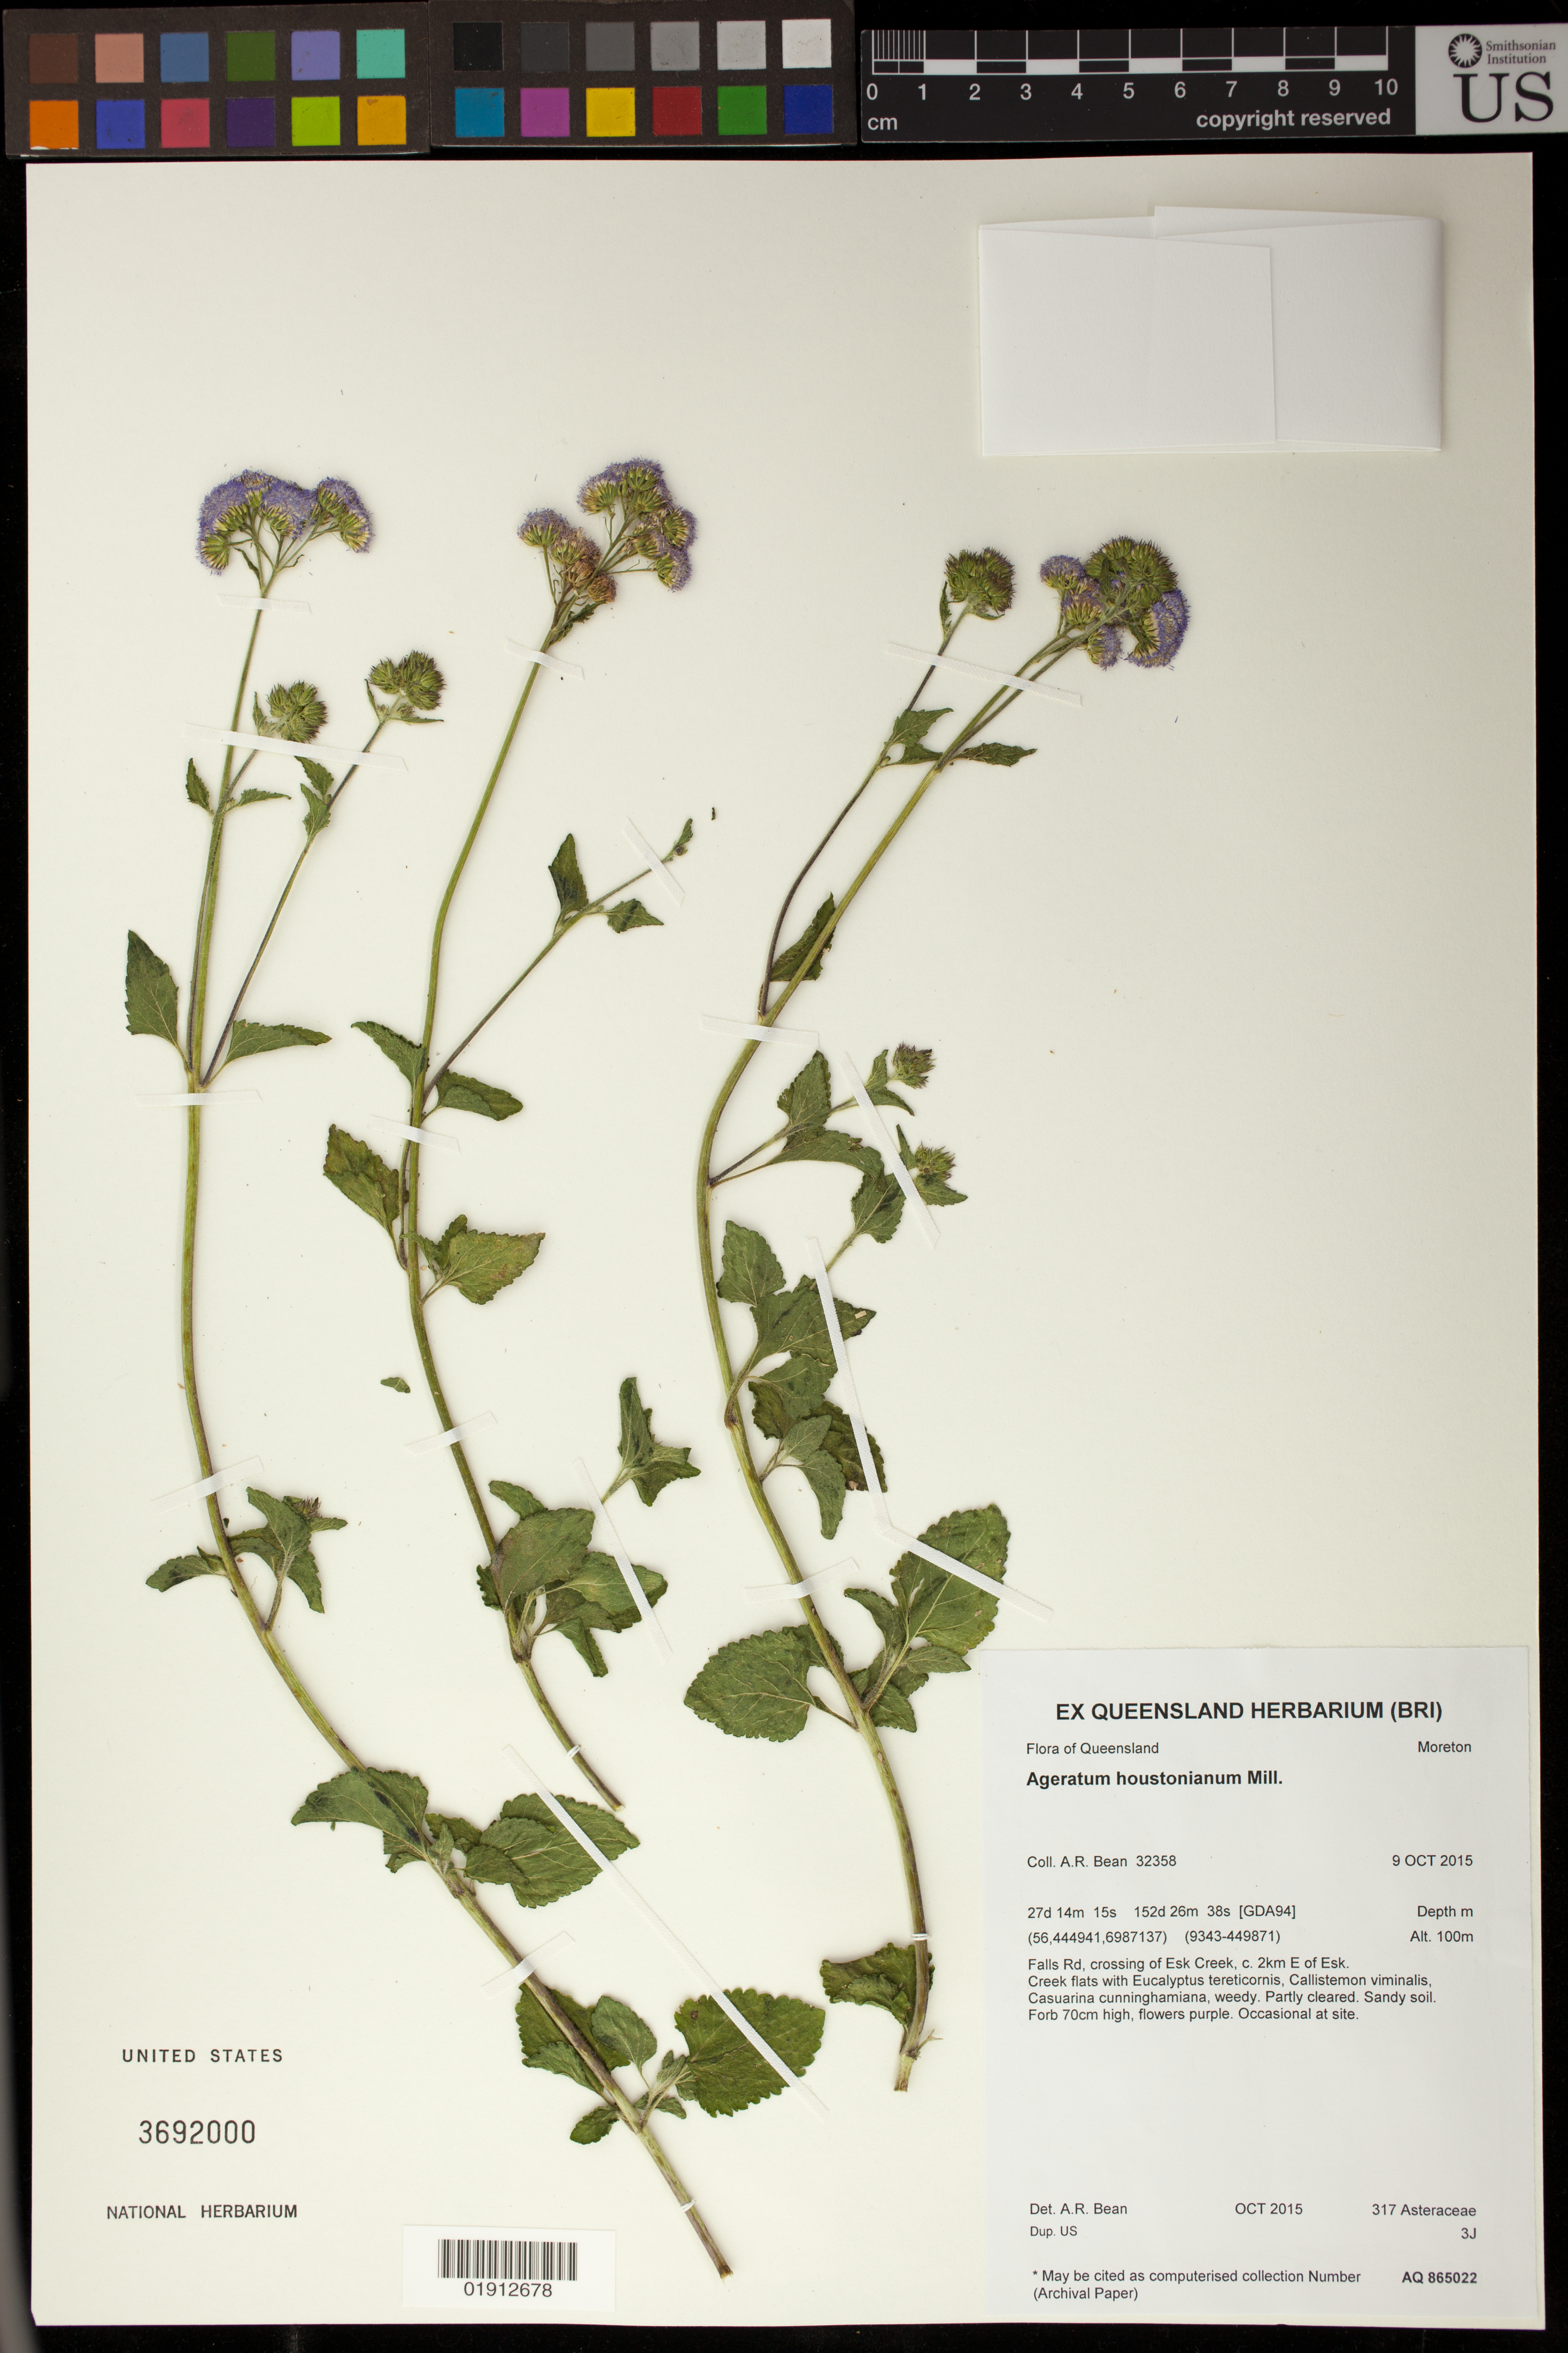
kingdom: Plantae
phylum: Tracheophyta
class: Magnoliopsida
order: Asterales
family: Asteraceae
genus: Ageratum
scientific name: Ageratum houstonianum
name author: Mill.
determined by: Bean, A. R.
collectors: A. R. Bean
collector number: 32358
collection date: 2015-10-09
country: Australia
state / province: Queensland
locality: Moreton, Falls Rd., crossing of Esk Creek, c. 2km E of Esk.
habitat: Creek flats.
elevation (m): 100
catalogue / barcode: US 3692000